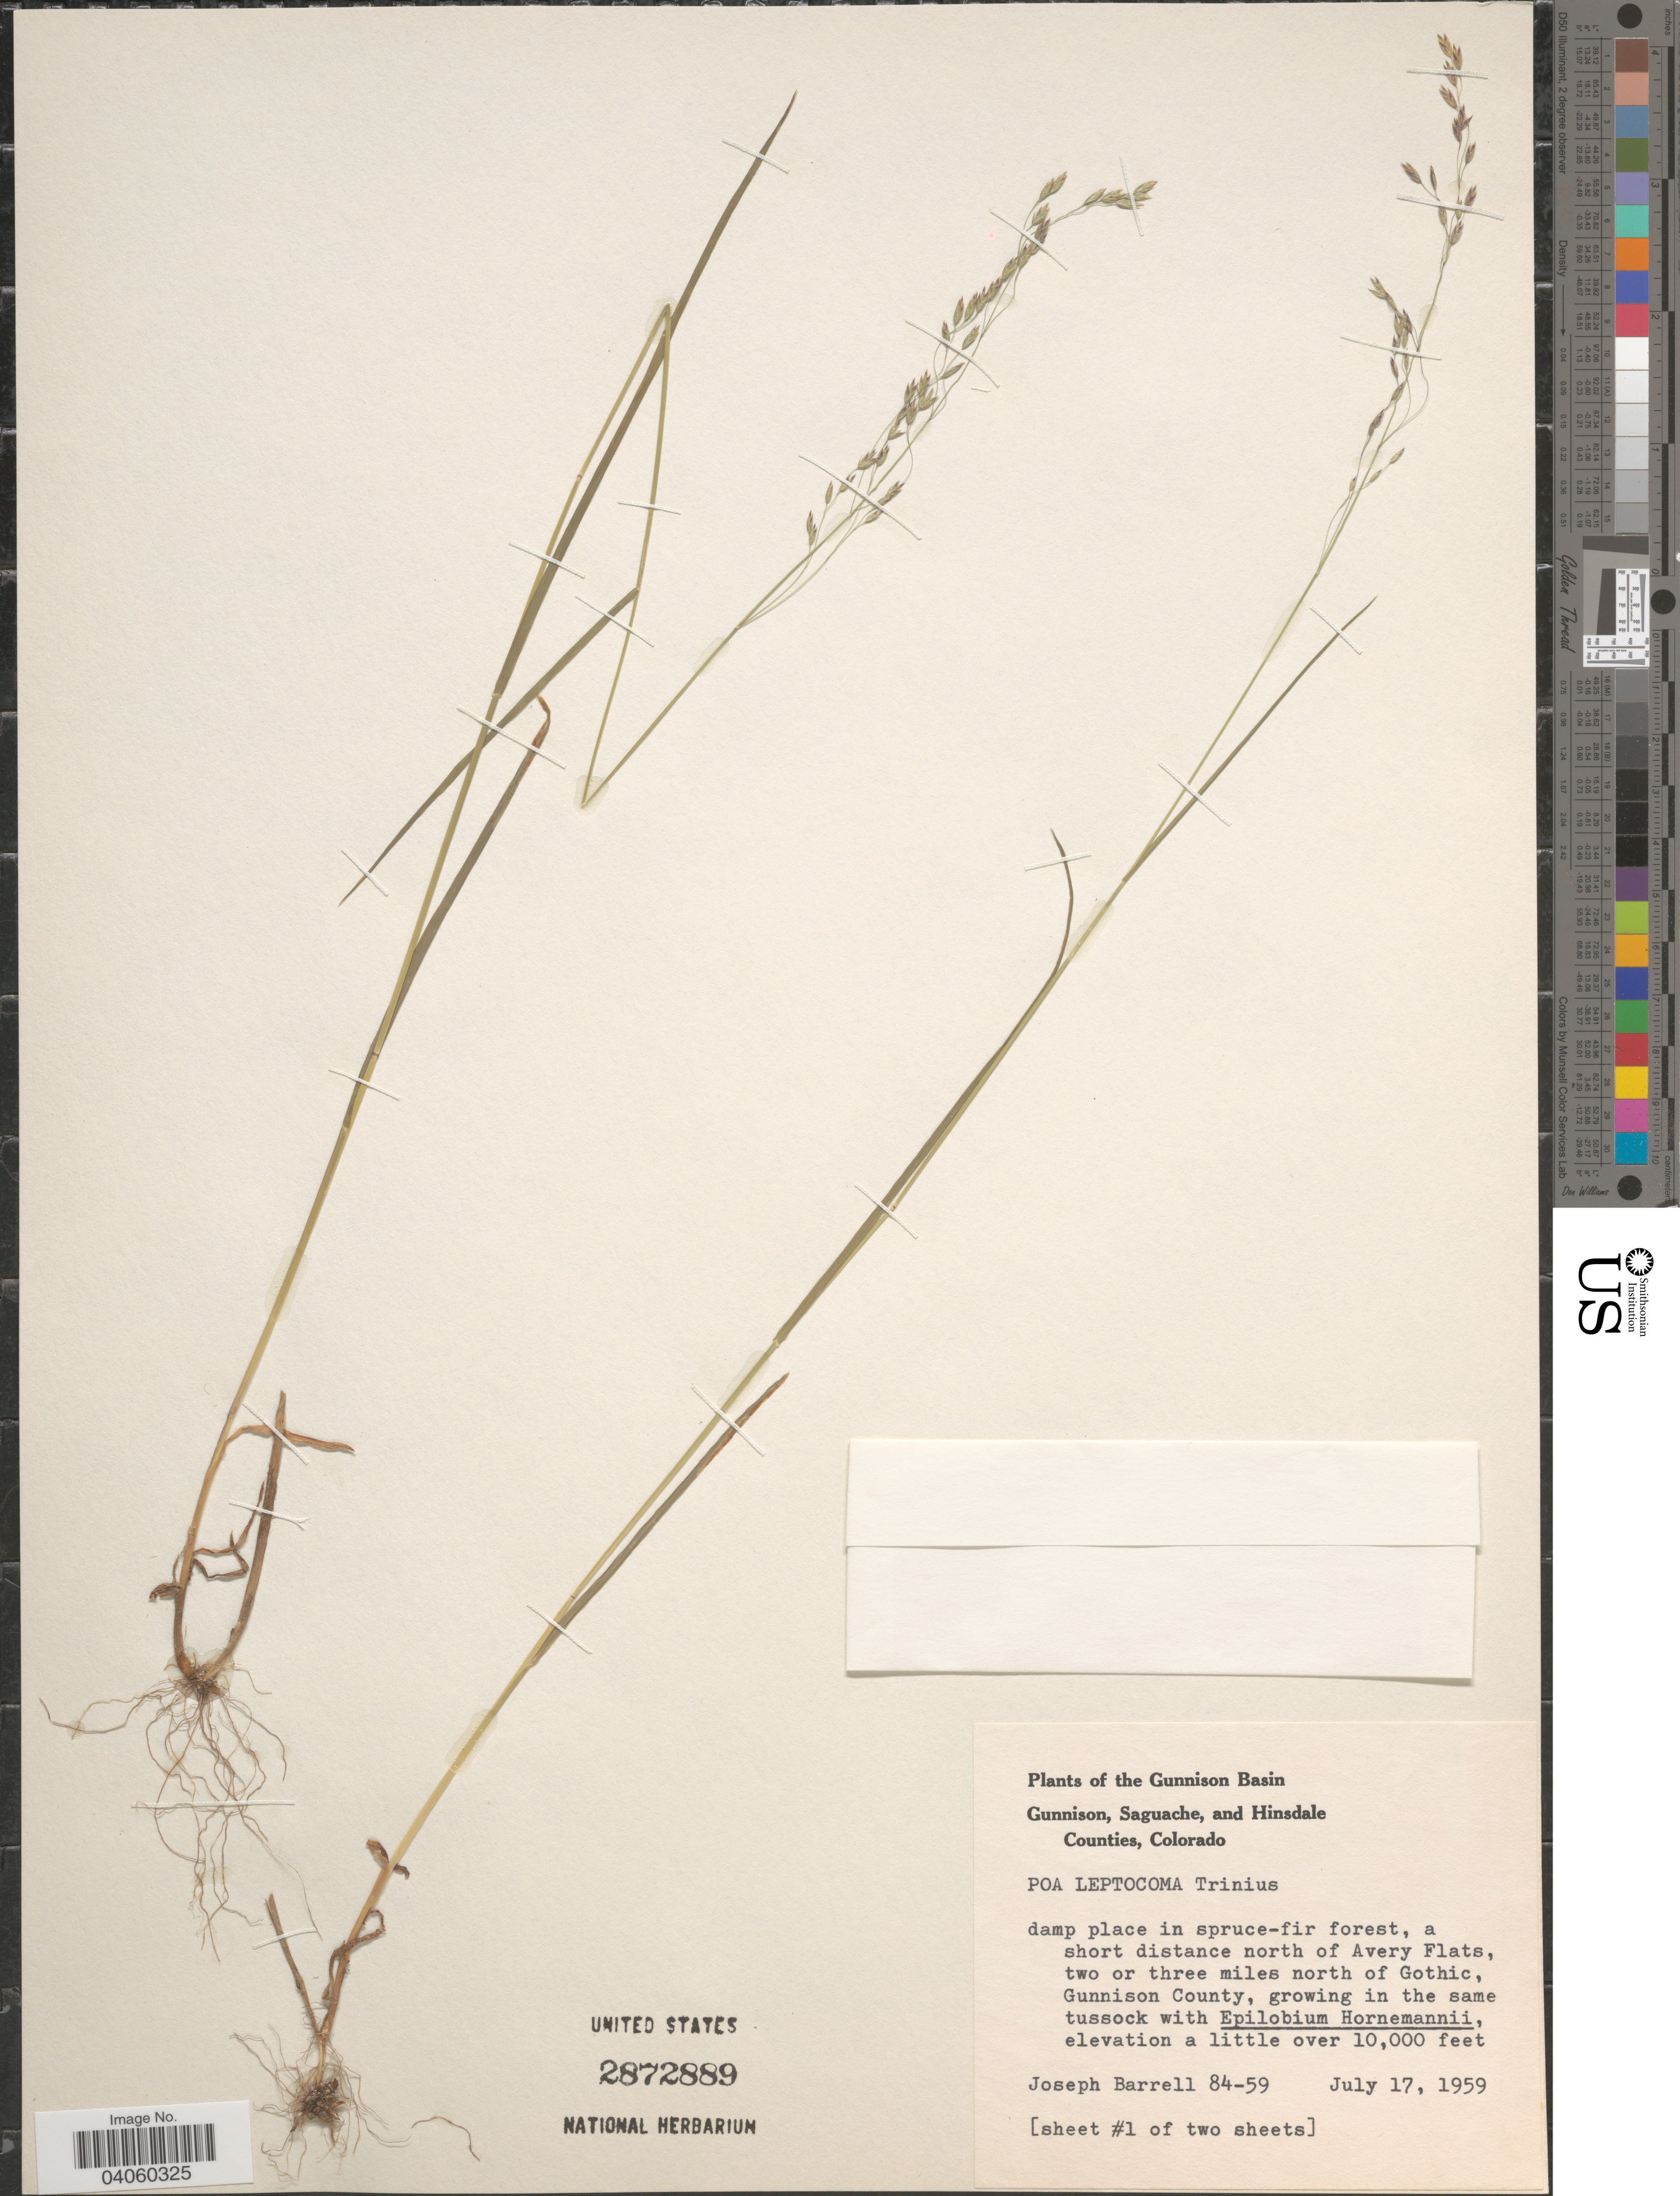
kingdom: Plantae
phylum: Tracheophyta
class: Liliopsida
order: Poales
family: Poaceae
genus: Poa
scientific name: Poa leptocoma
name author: Trin.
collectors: J. Barrell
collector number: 84-59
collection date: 1959-07-17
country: United States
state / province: Colorado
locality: Gunnison Basin. In spruce-fir forest, a short distance north of Avery Flats, two or three miles north of Gothic, Gunnison County.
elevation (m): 3048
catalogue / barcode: US 2872889